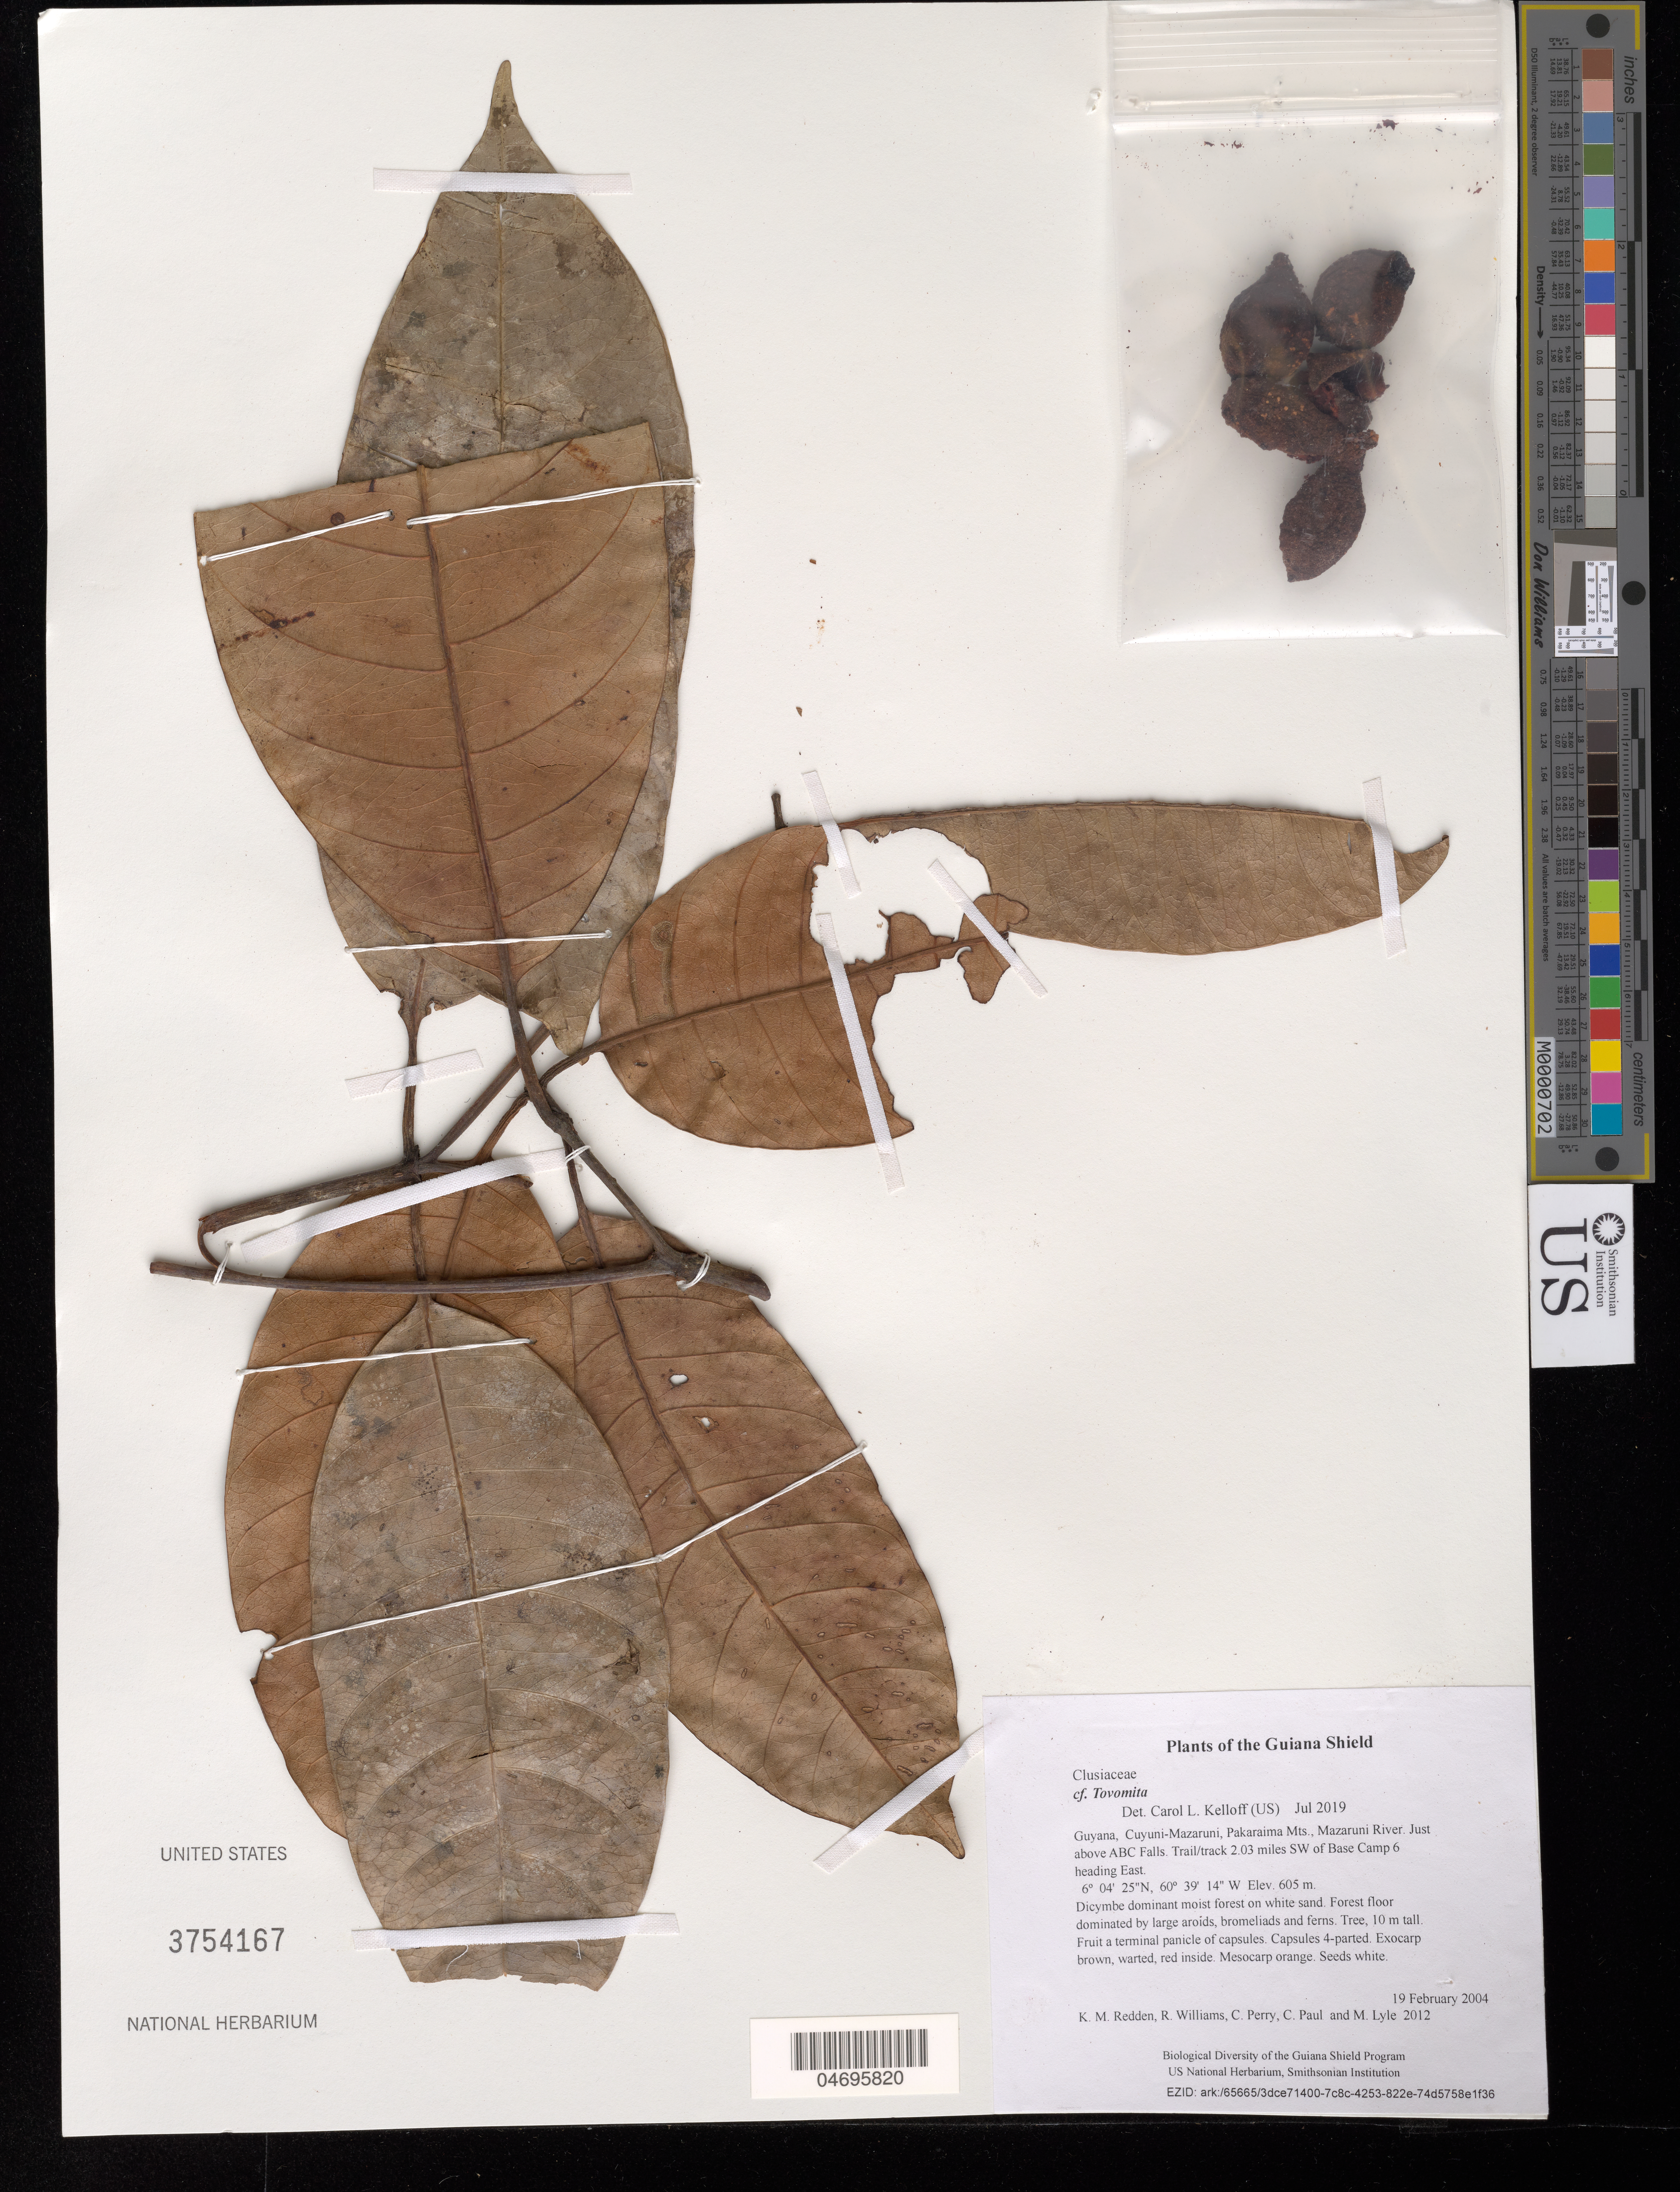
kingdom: Plantae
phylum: Tracheophyta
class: Magnoliopsida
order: Malpighiales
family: Clusiaceae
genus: Tovomita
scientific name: Tovomita sp.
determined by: Kelloff, Carol L., (US), Smithsonian Institution - National Museum of Natural History (UNITED STATES)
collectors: K. M. Redden, R. Williams, C. Perry, C. Paul & M. Lyle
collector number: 2012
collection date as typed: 19 February 2004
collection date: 2004-02-19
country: Guyana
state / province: Cuyuni-Mazaruni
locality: Pakaraima Mts., Mazaruni River. Just above ABC Falls. Trail/track 2.03 miles SW of Base Camp 6 heading East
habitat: Dicymbe dominant moist forest on white sand. Forest floor dominated by large aroids, bromeliads and ferns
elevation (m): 605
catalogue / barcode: US 3754167